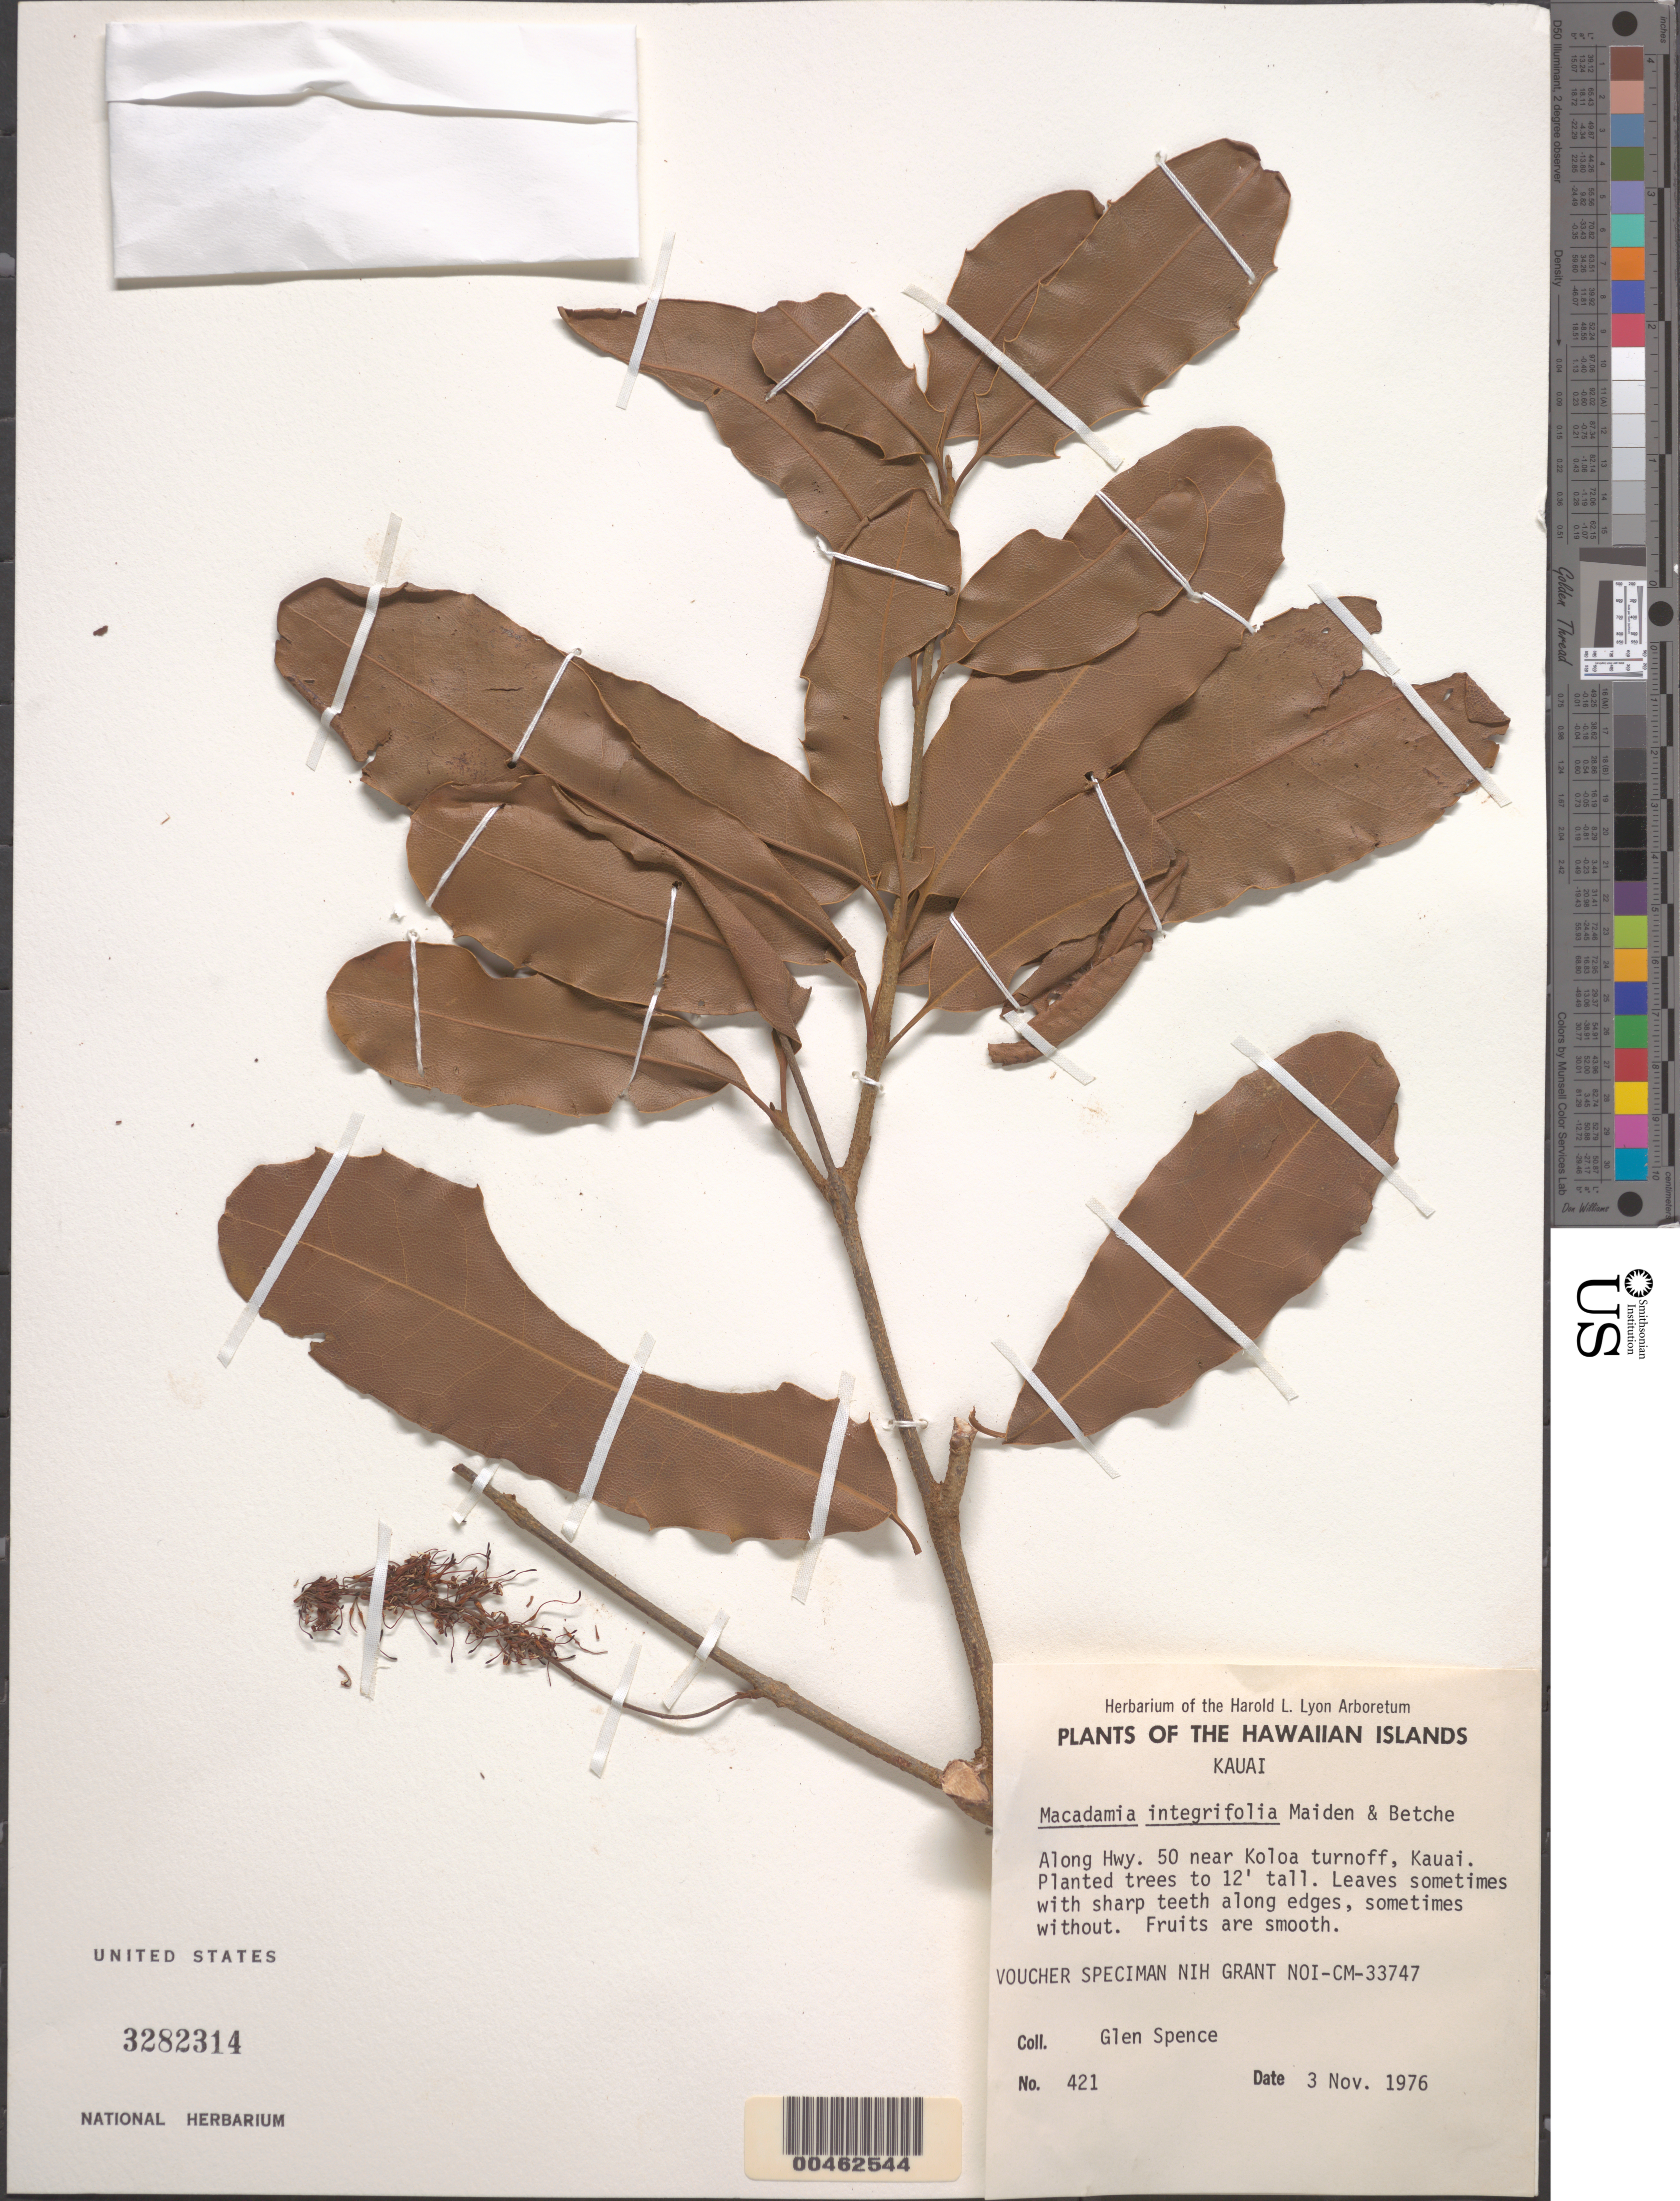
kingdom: Plantae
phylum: Tracheophyta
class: Magnoliopsida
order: Proteales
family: Proteaceae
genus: Macadamia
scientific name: Macadamia integrifolia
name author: Maiden & Betche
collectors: G. Spence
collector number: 421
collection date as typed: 3 Nov 1976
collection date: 1976-11-03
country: United States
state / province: Hawaii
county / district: Kauai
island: Kaua'i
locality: Along Hwy. 50 near Koloa turnoff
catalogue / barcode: US 3282314